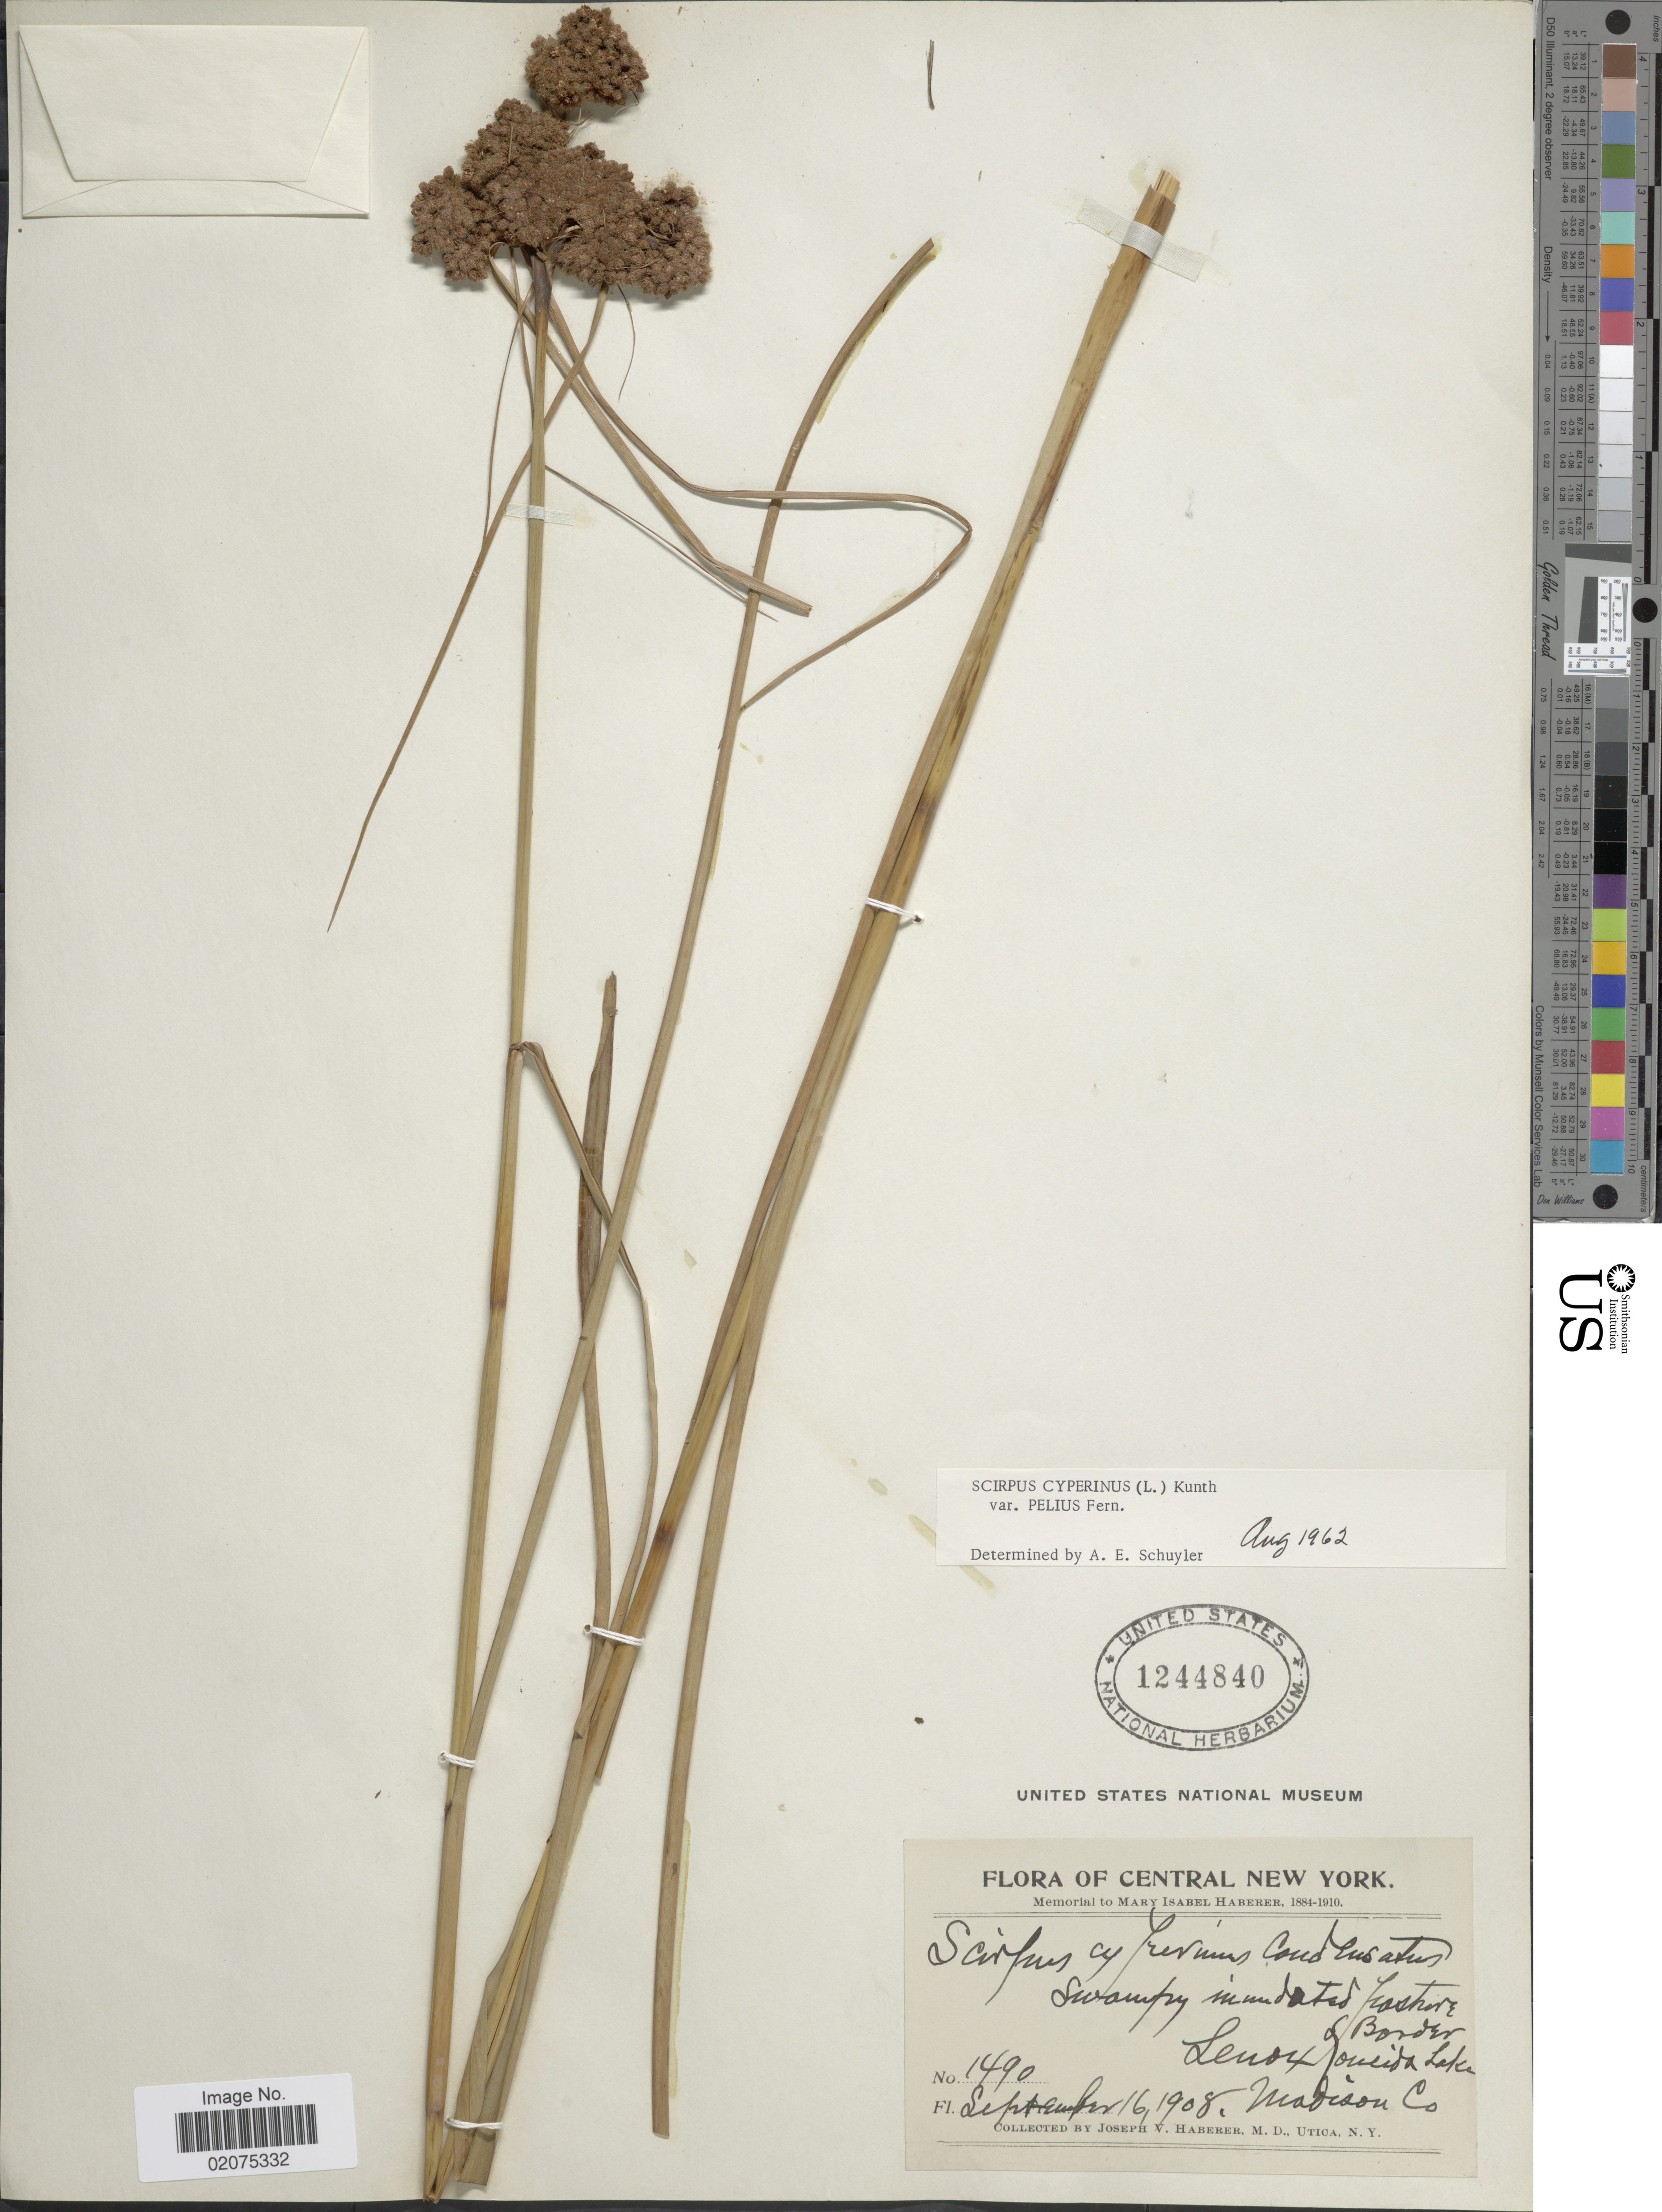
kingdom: Plantae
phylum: Tracheophyta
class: Liliopsida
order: Poales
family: Cyperaceae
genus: Scirpus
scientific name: Scirpus cyperinus var. pelius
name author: Fernald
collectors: J. V. Haberer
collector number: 1490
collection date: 1908-09-16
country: United States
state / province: New York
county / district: Oneida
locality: Central New York. Lenox Oneida Lake, Madison Co.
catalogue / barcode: US 1244840